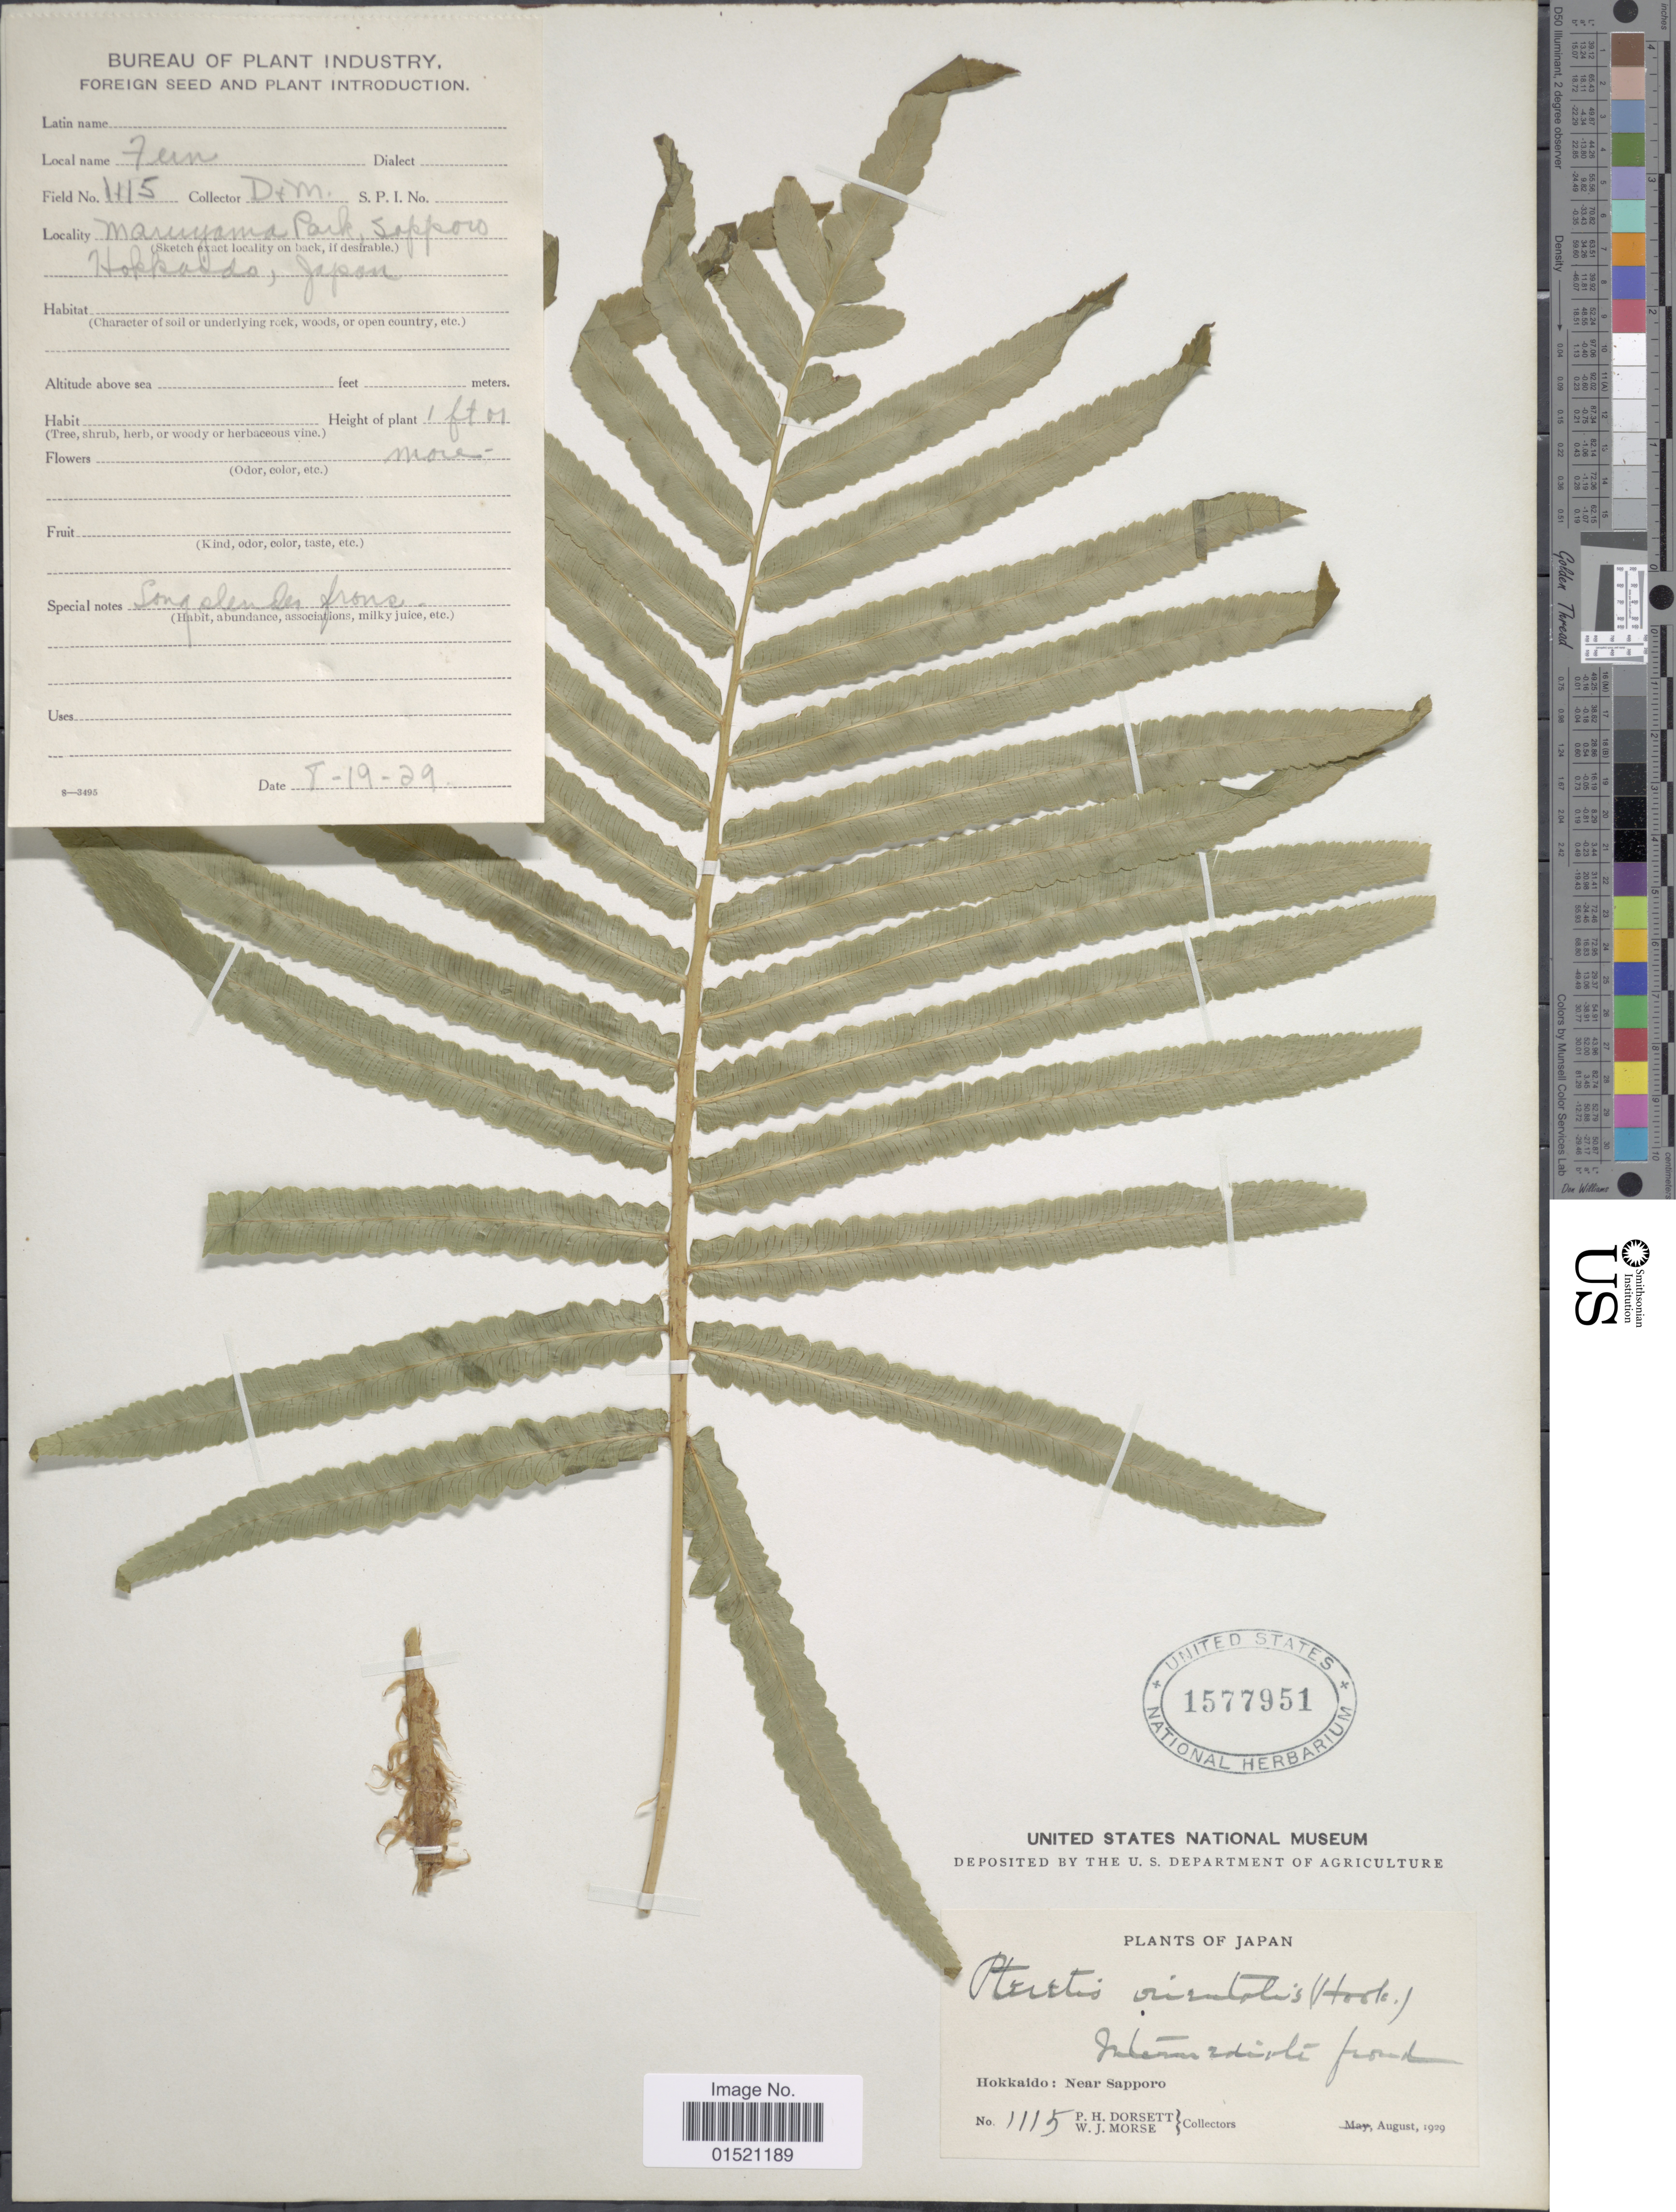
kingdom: Plantae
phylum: Tracheophyta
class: Polypodiopsida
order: Polypodiales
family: Onocleaceae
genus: Pentarhizidium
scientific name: Pentarhizidium orientale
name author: (Hook.) Hayata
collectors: P. H. Dorsett & W. J. Morse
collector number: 1115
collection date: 1929-08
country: Japan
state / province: Hokkaidō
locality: Near Sapporo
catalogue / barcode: US 1577951